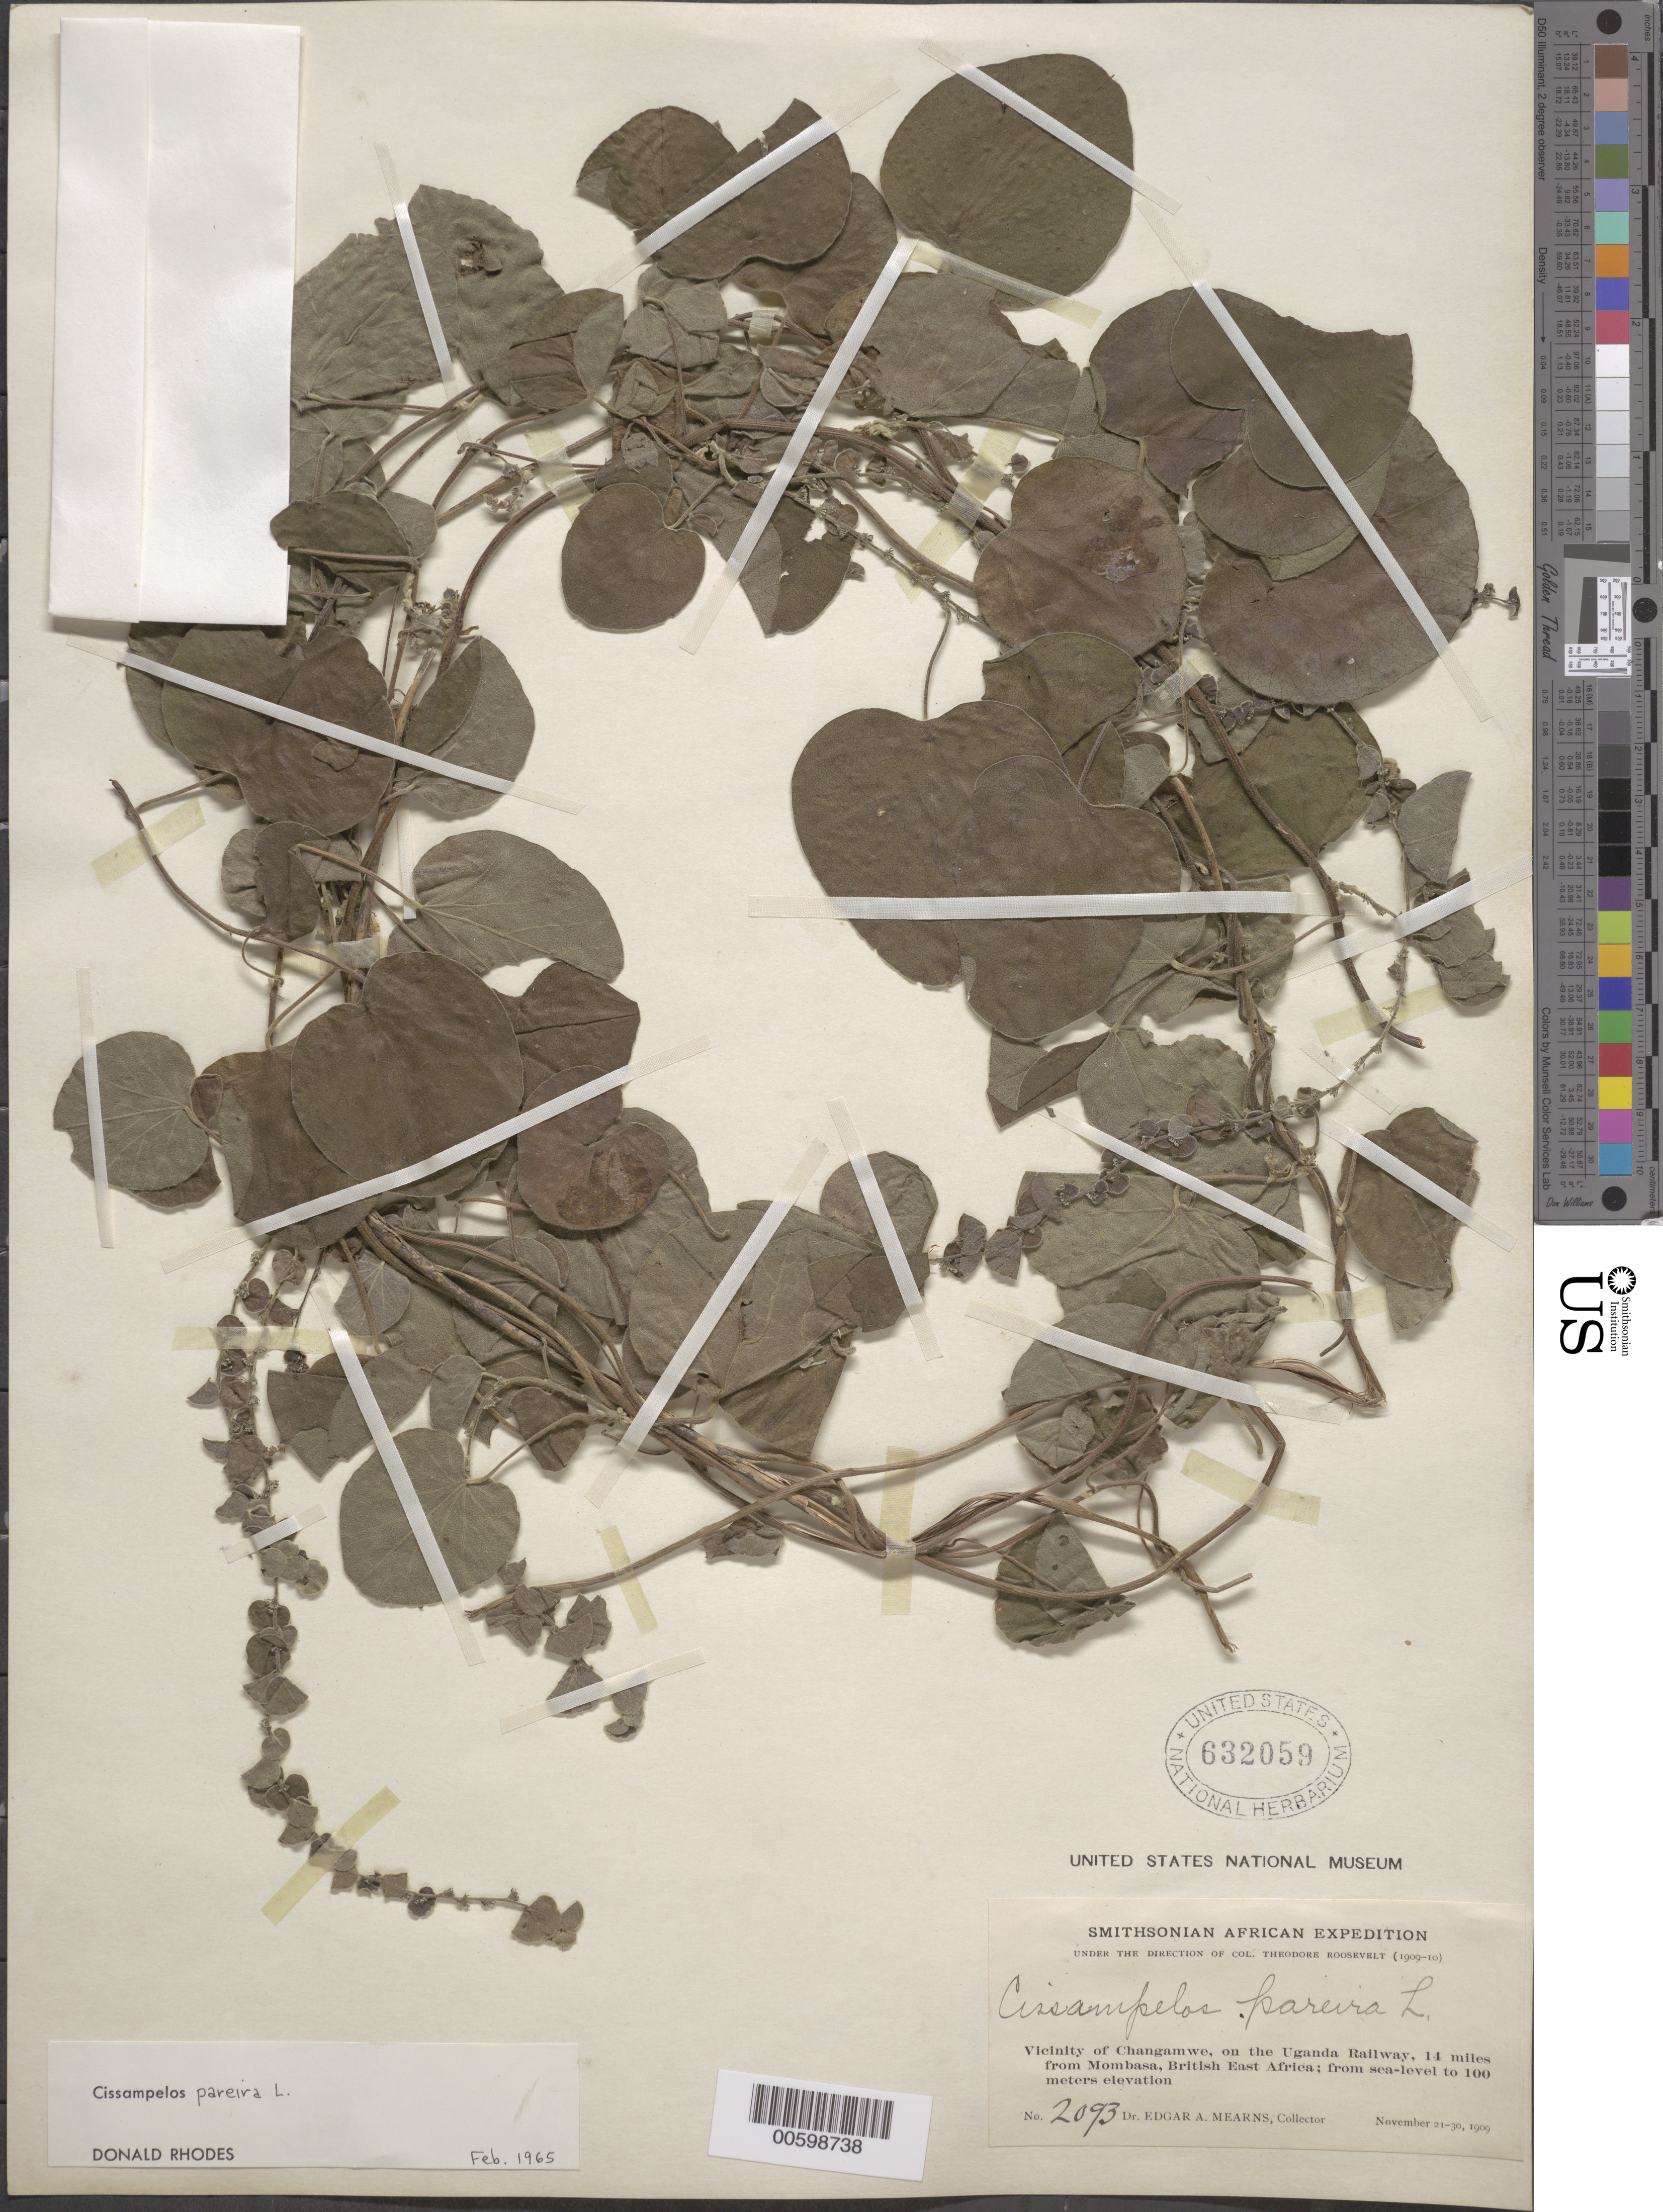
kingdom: Plantae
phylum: Tracheophyta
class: Magnoliopsida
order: Ranunculales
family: Menispermaceae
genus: Cissampelos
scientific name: Cissampelos pareira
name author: L.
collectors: E. A. Mearns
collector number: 2093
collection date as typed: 21 Nov 1909 to 30 Nov 1909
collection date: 1909-11-21/1909-11-30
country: Kenya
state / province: Mombasa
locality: Vicinity of Changamwe, on the Uganda Railway, 14 miles from Mombasa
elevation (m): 100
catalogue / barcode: US 632059